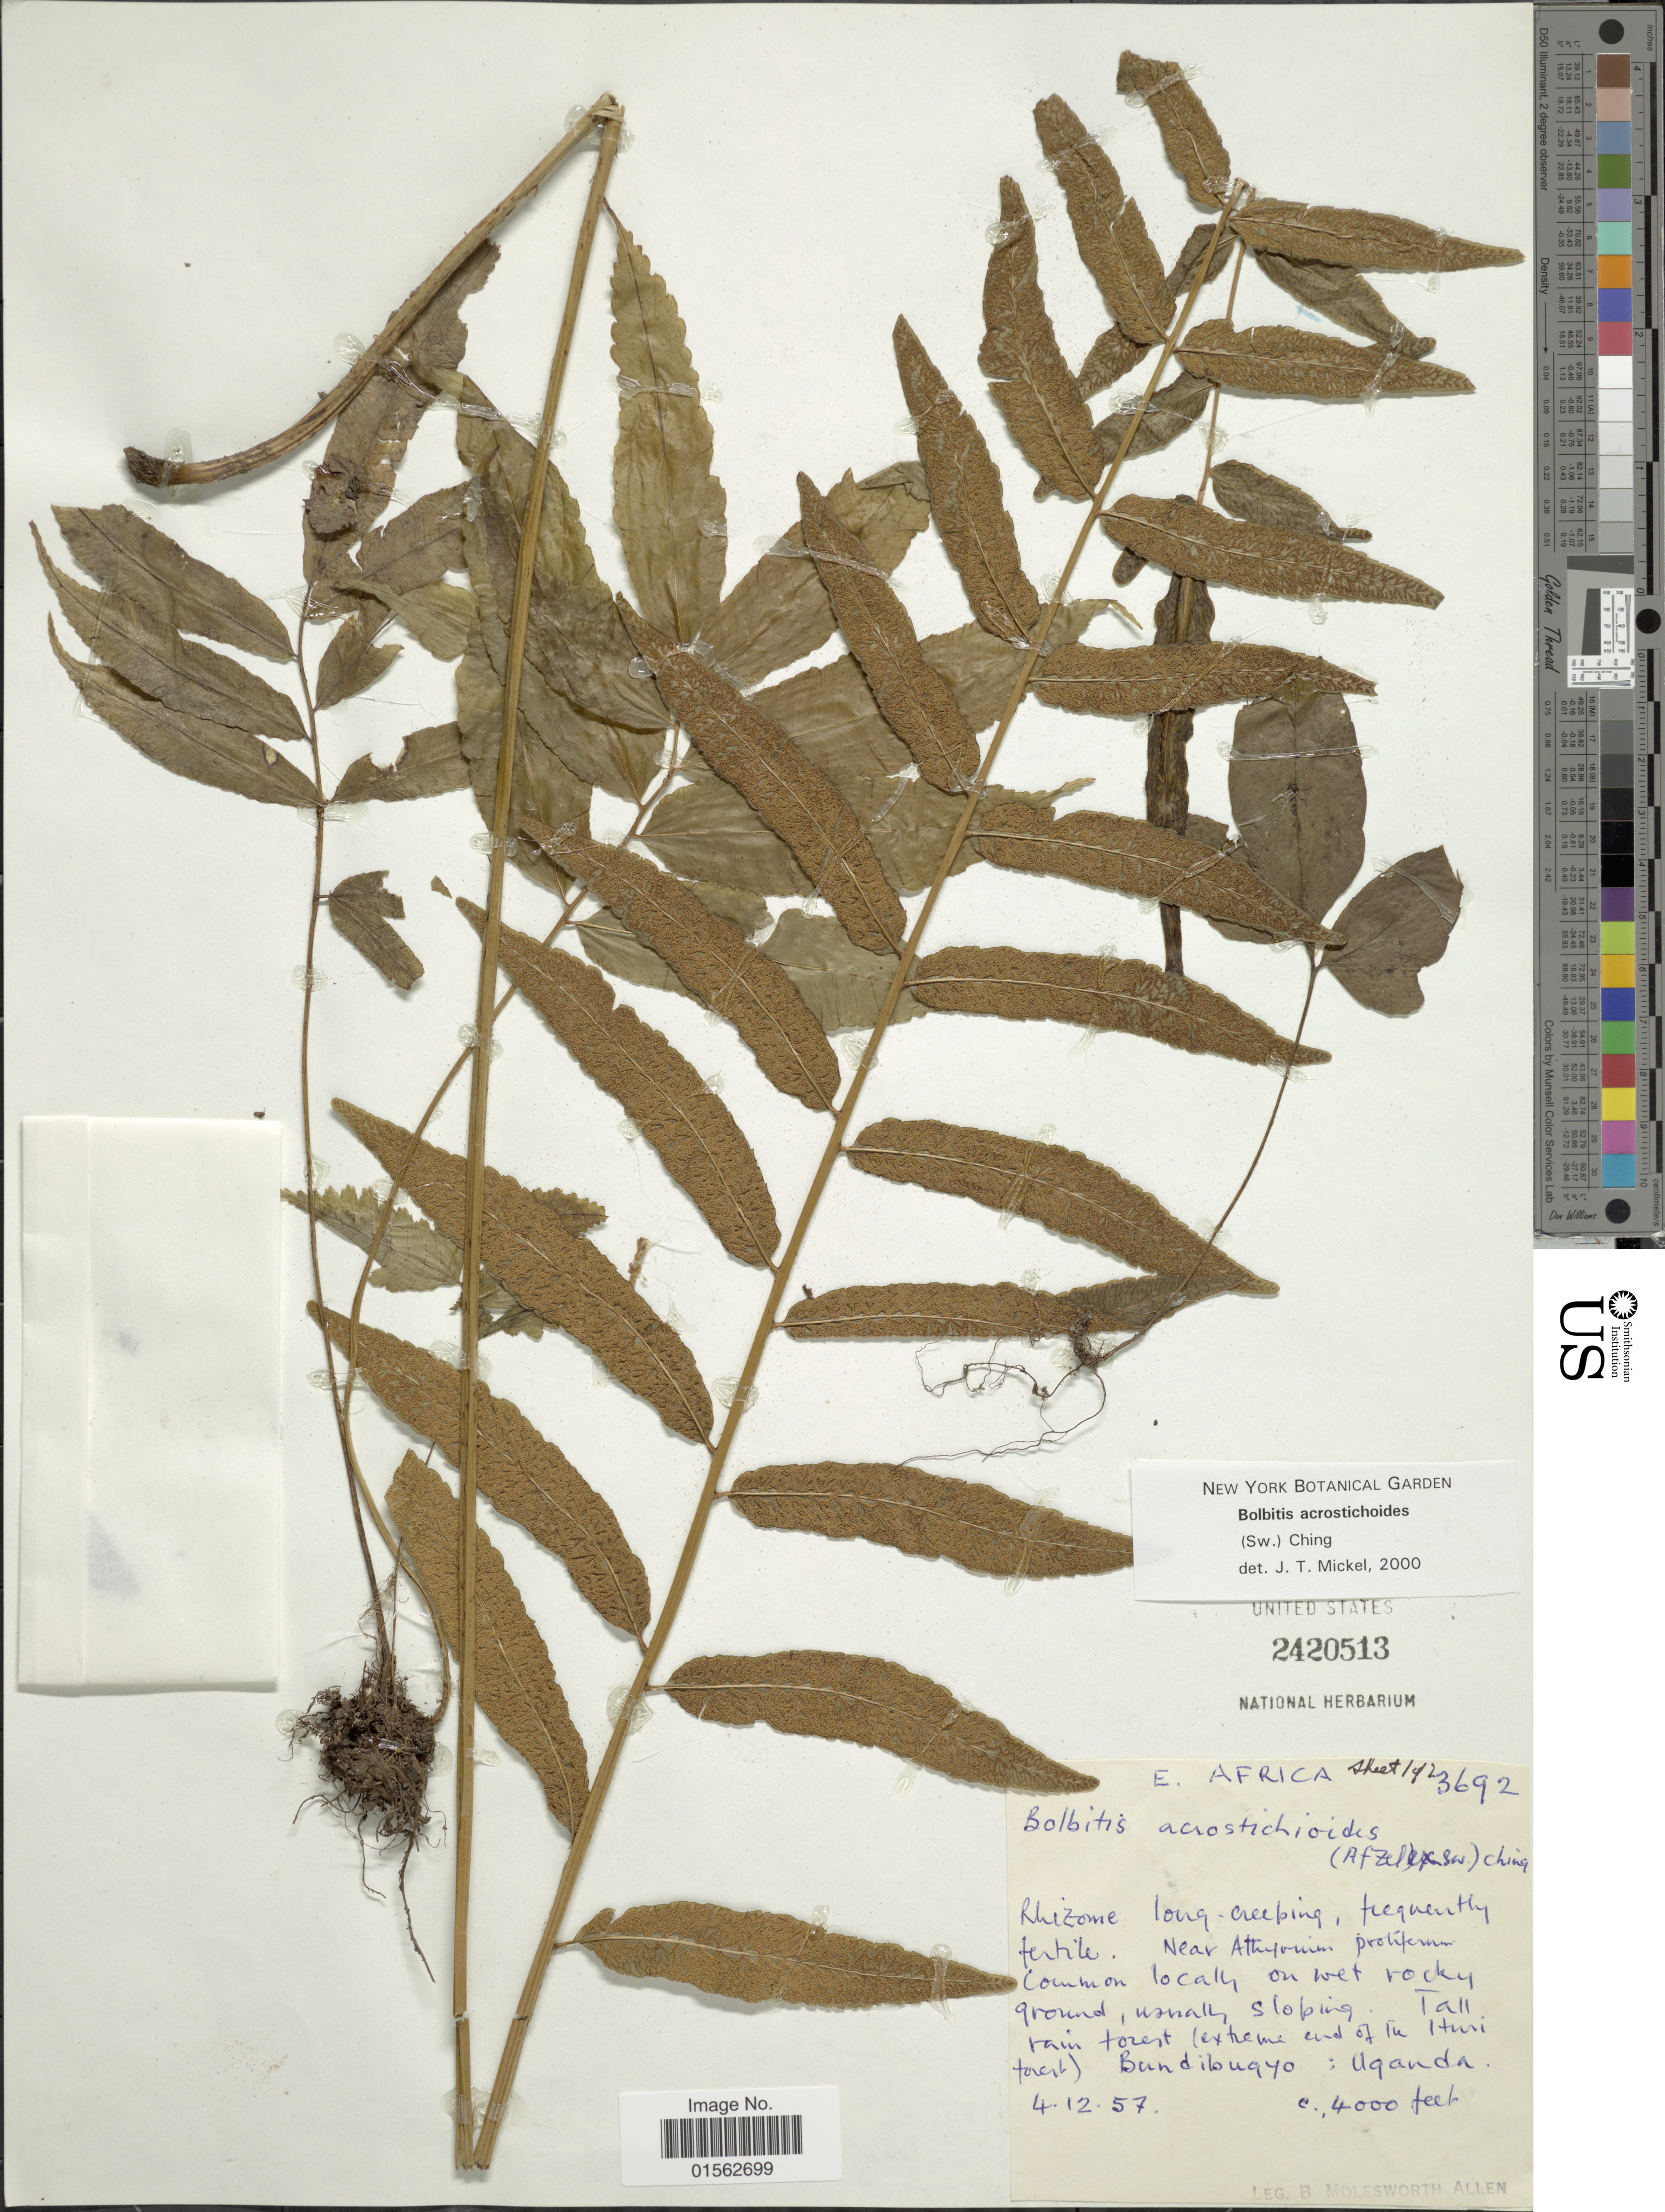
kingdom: Plantae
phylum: Tracheophyta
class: Polypodiopsida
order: Polypodiales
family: Dryopteridaceae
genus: Bolbitis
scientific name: Bolbitis acrostichoides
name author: (Hook.) Ching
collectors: B. E. G. Molesworth-Allen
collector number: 3692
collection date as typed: Transcribed d/m/y: 4/12/57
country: Uganda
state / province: Western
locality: Bundibugyo, extreme end of the Ituri Forest.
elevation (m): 1219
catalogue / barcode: US 2420513